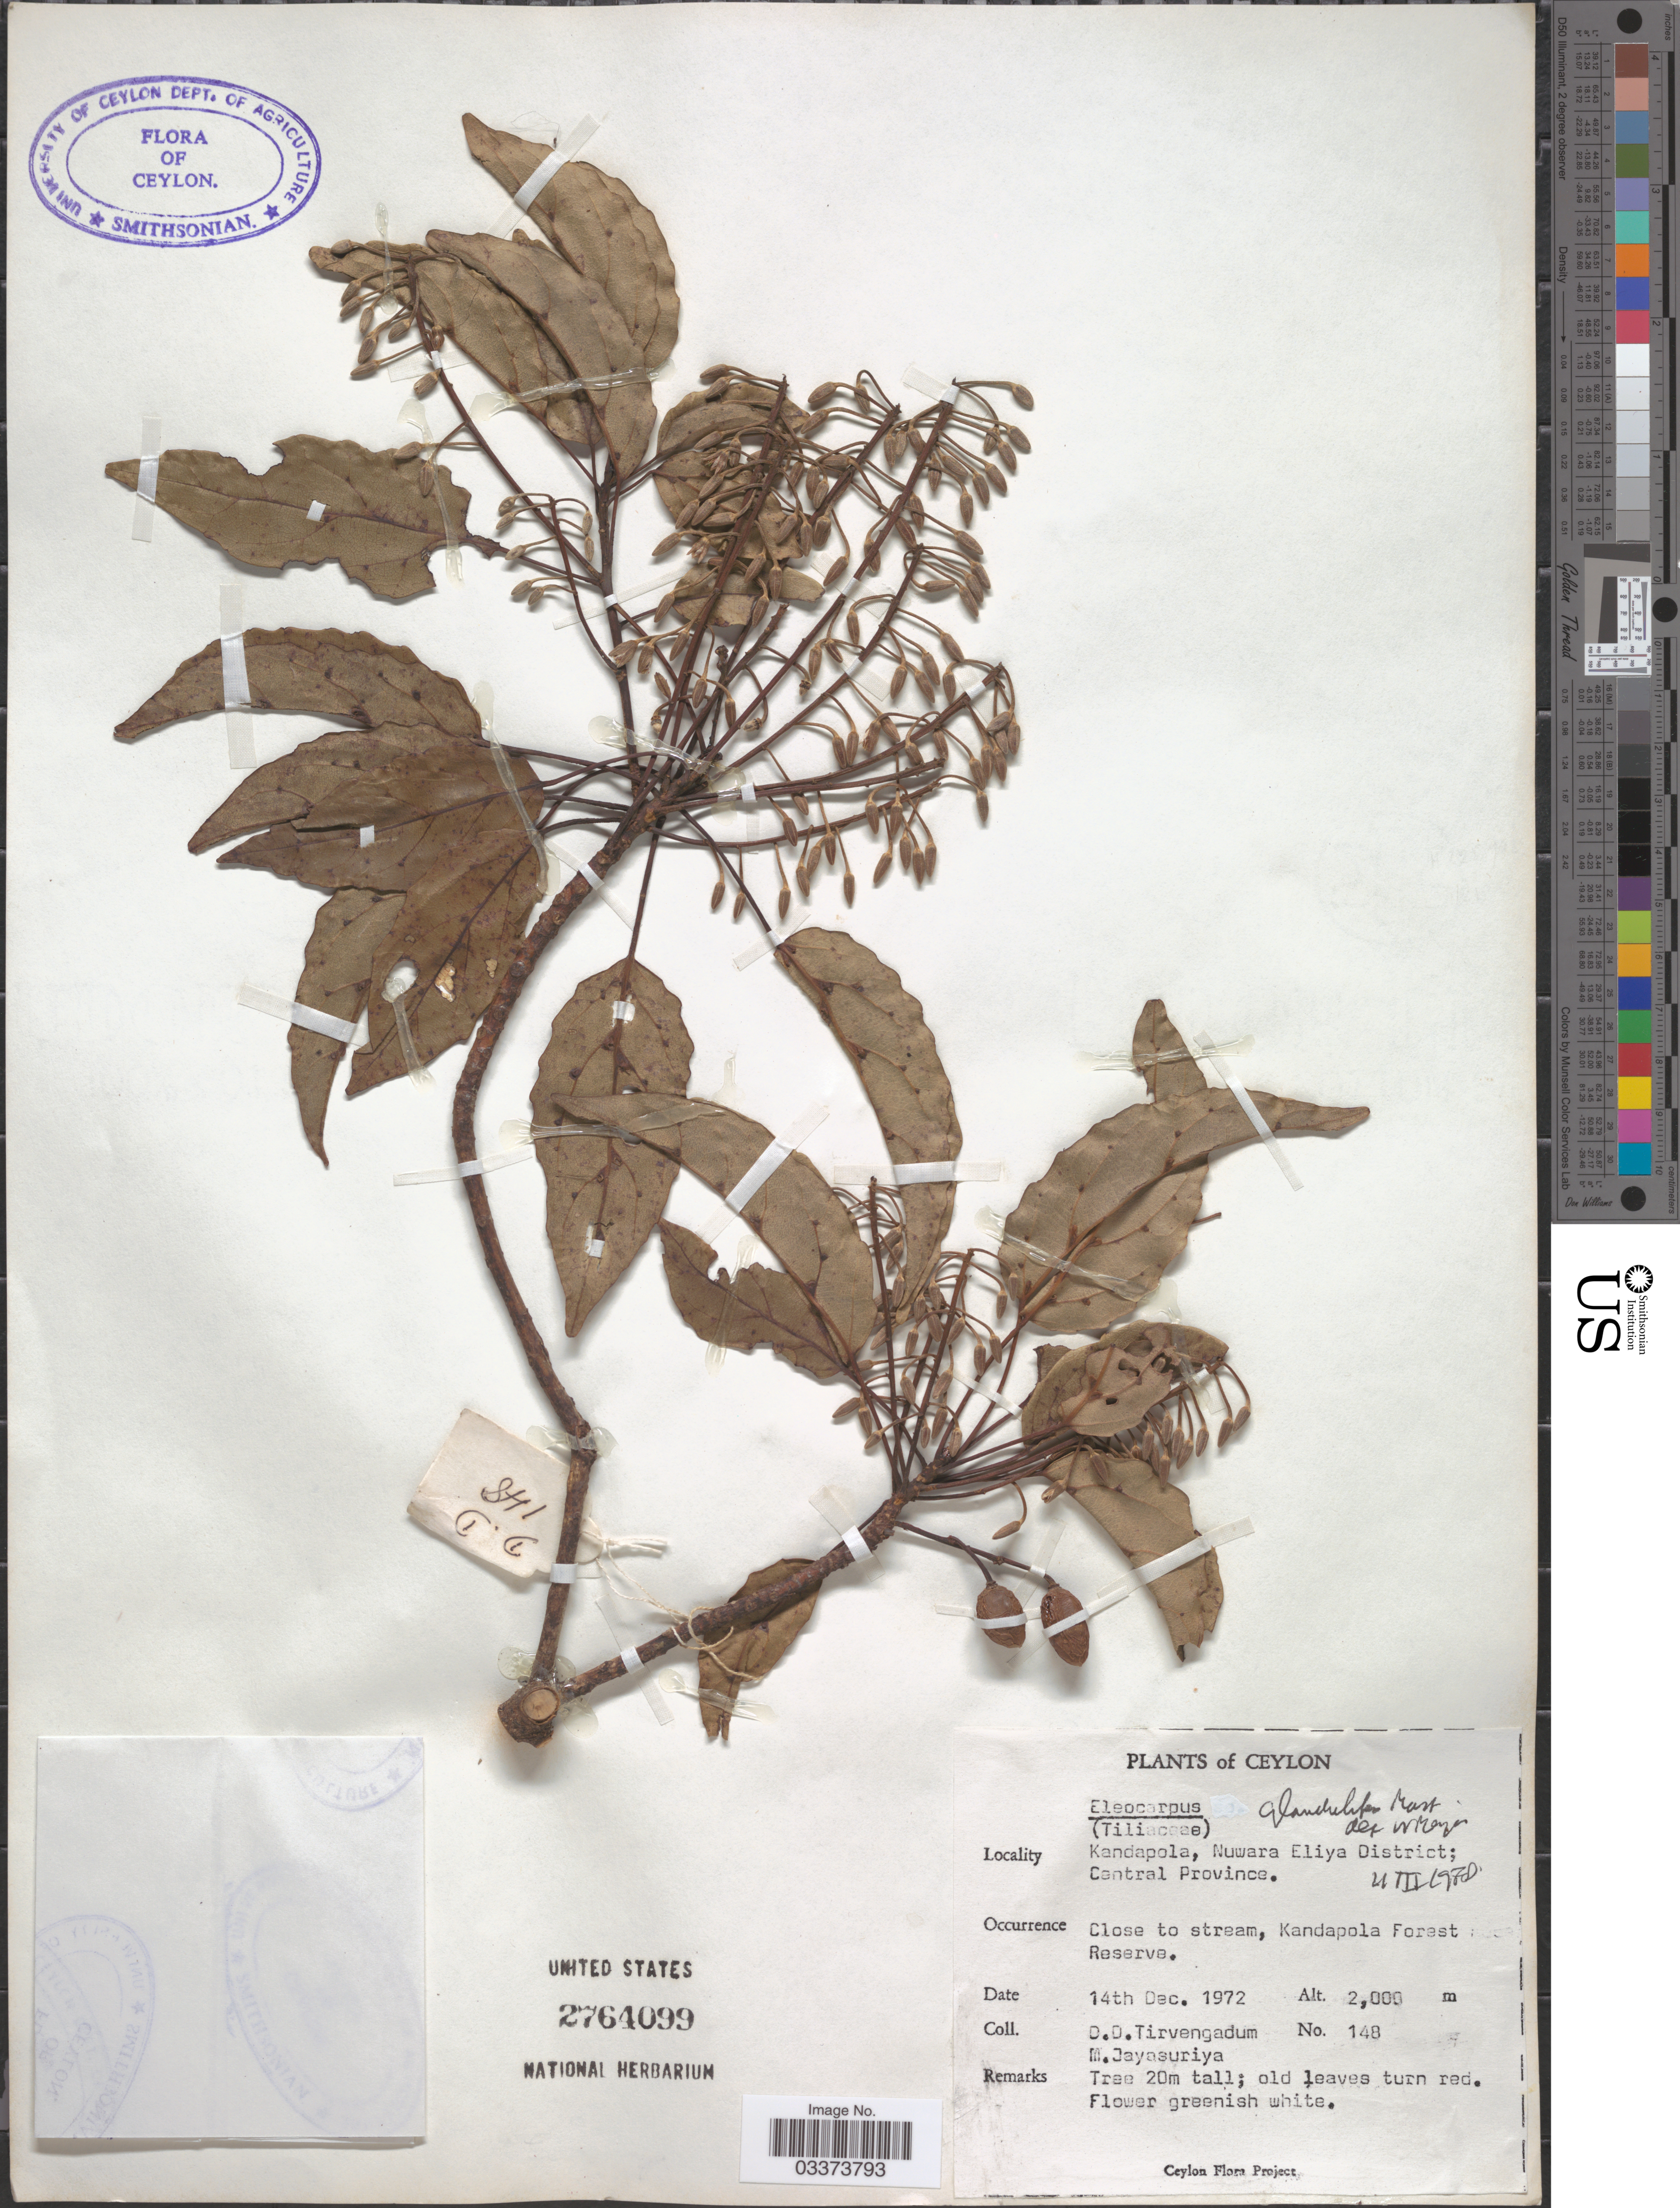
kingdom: Plantae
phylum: Tracheophyta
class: Magnoliopsida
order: Oxalidales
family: Elaeocarpaceae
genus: Elaeocarpus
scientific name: Elaeocarpus glandulifer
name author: (Hook. ex Wight) Mast.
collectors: D. Tirvengadum & M. Jayasuriya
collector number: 148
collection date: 1972-12-14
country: Sri Lanka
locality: Ceylon, Kandapola, Nuwara Eliya District.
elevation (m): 2000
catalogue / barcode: US 2764099